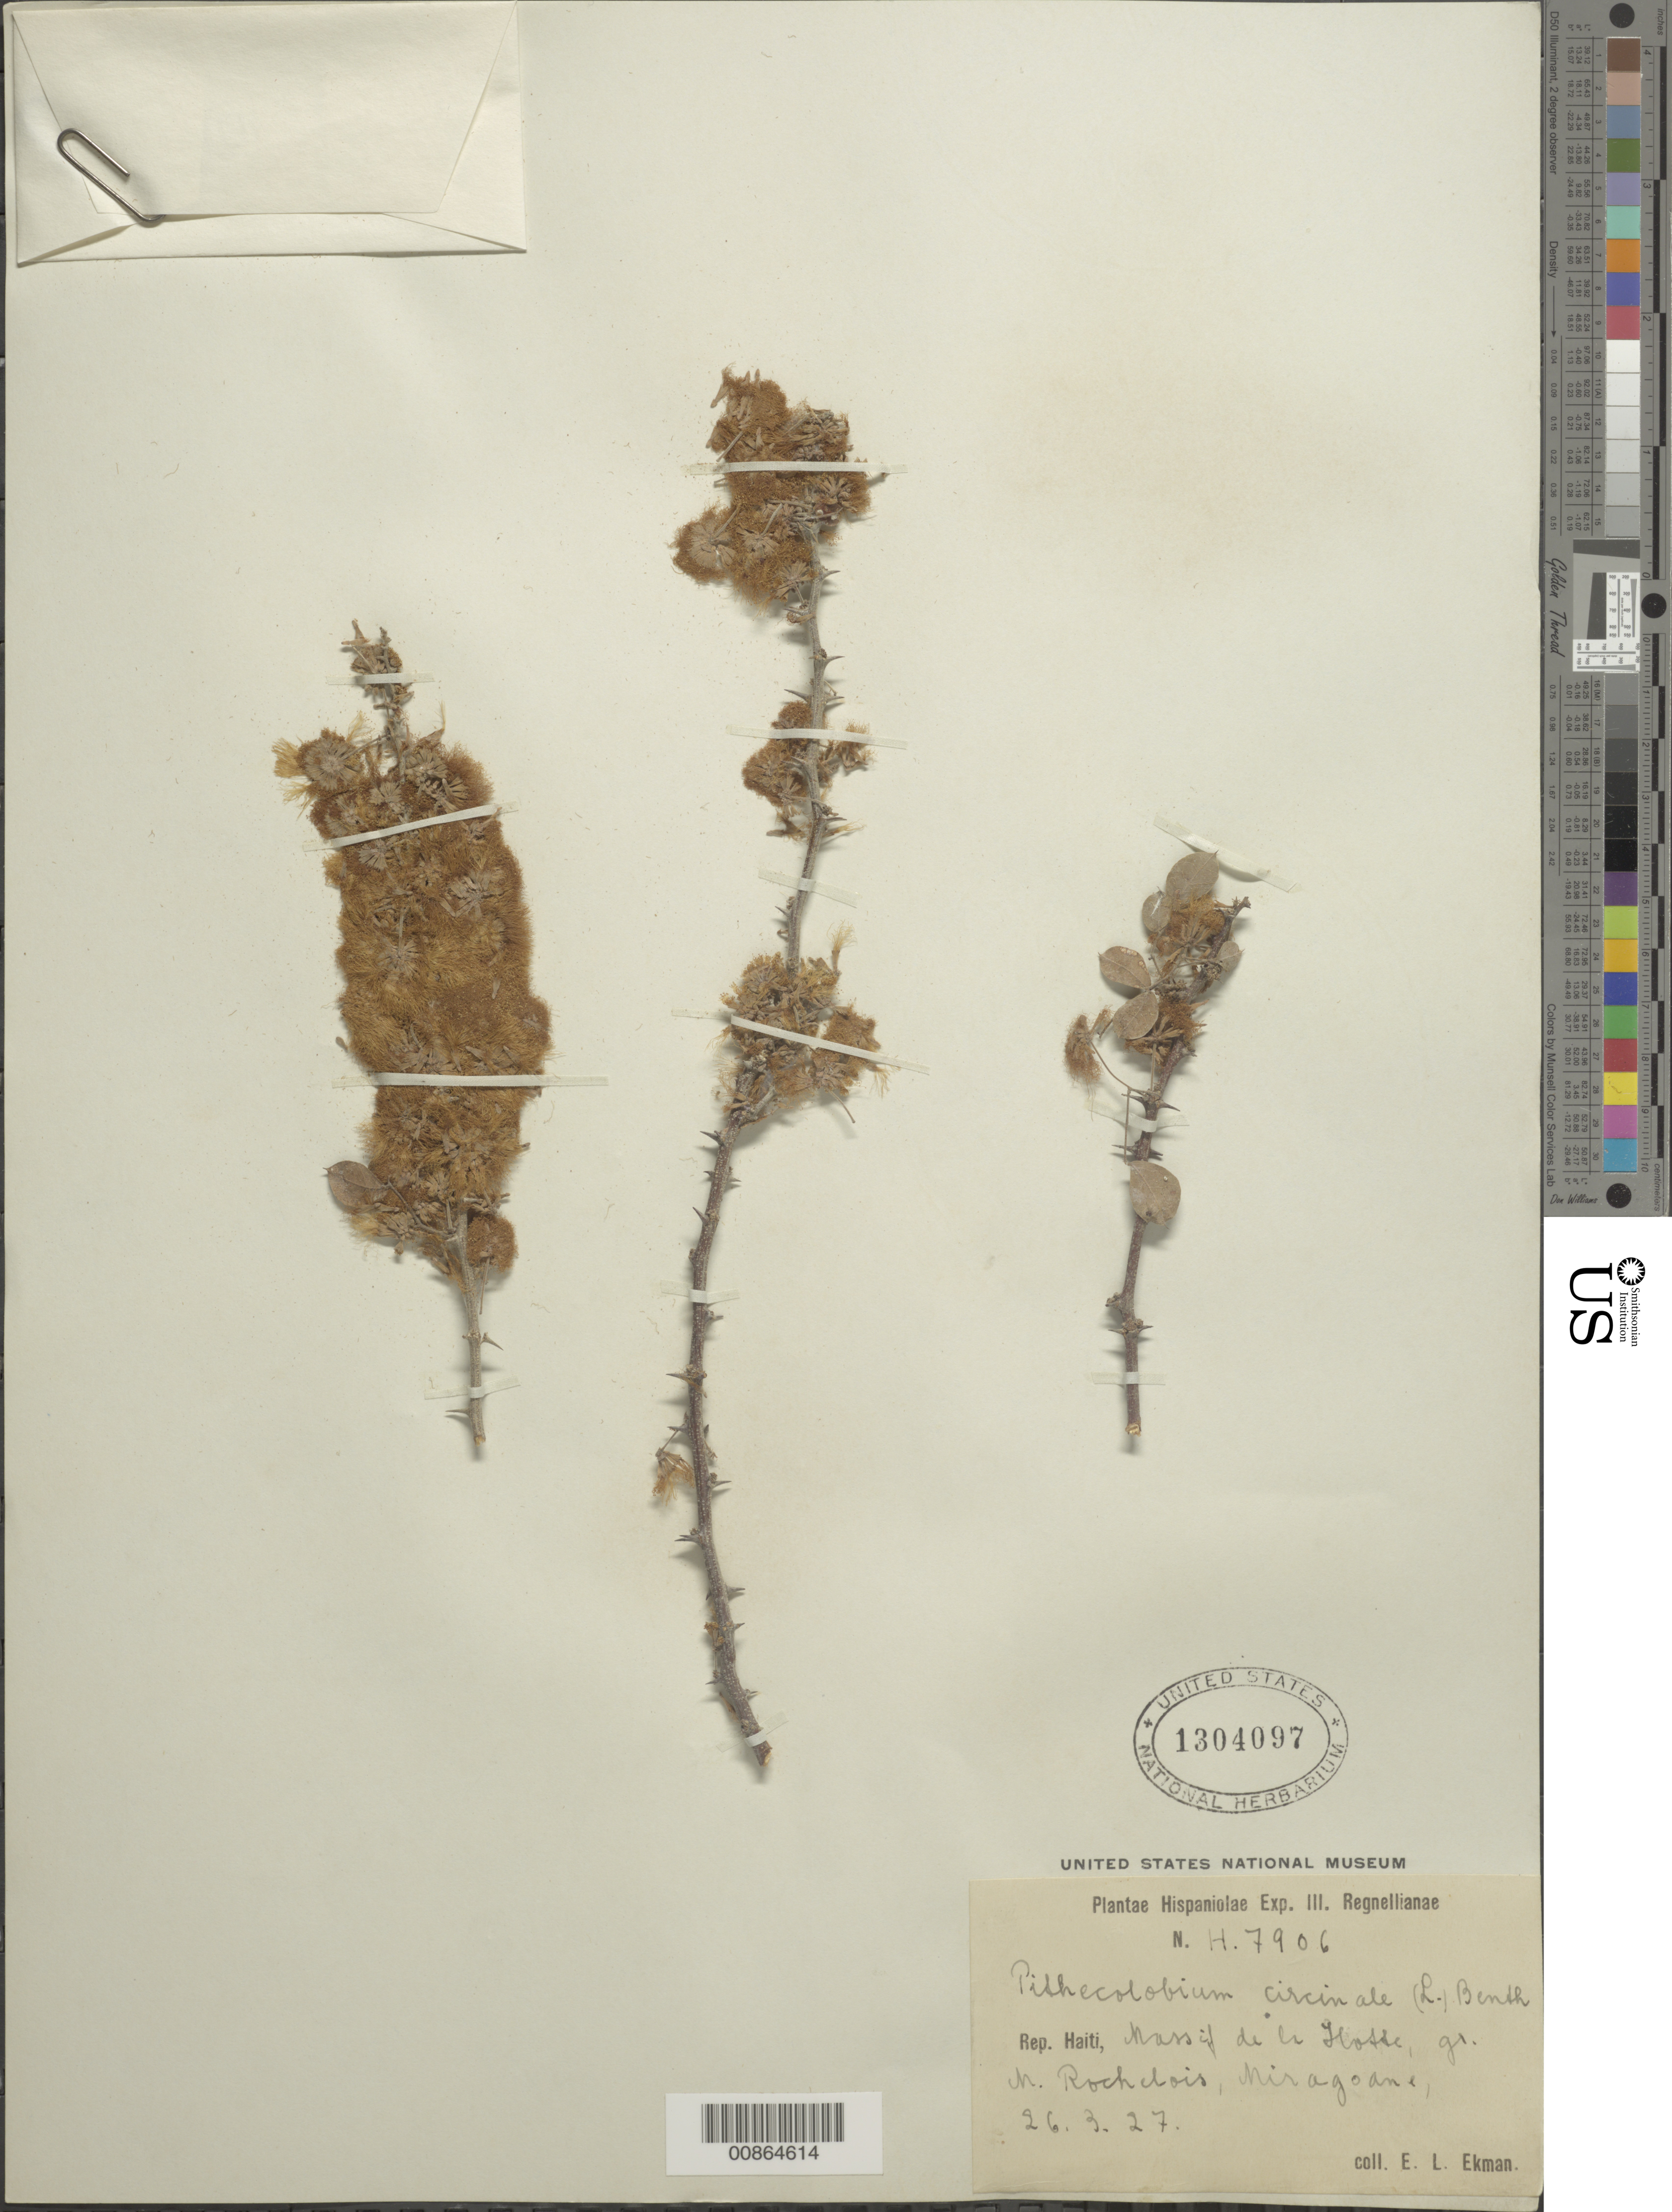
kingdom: Plantae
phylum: Tracheophyta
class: Magnoliopsida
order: Fabales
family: Fabaceae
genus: Pithecellobium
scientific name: Pithecellobium circinale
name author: (L.) Benth.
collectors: E. L. Ekman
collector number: H 7906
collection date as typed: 26 Mar 1927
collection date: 1927-03-26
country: Haiti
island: Hispaniola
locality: Massif de la Hotte, gr. M. Rochelois, Miragoane.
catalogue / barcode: US 1304097